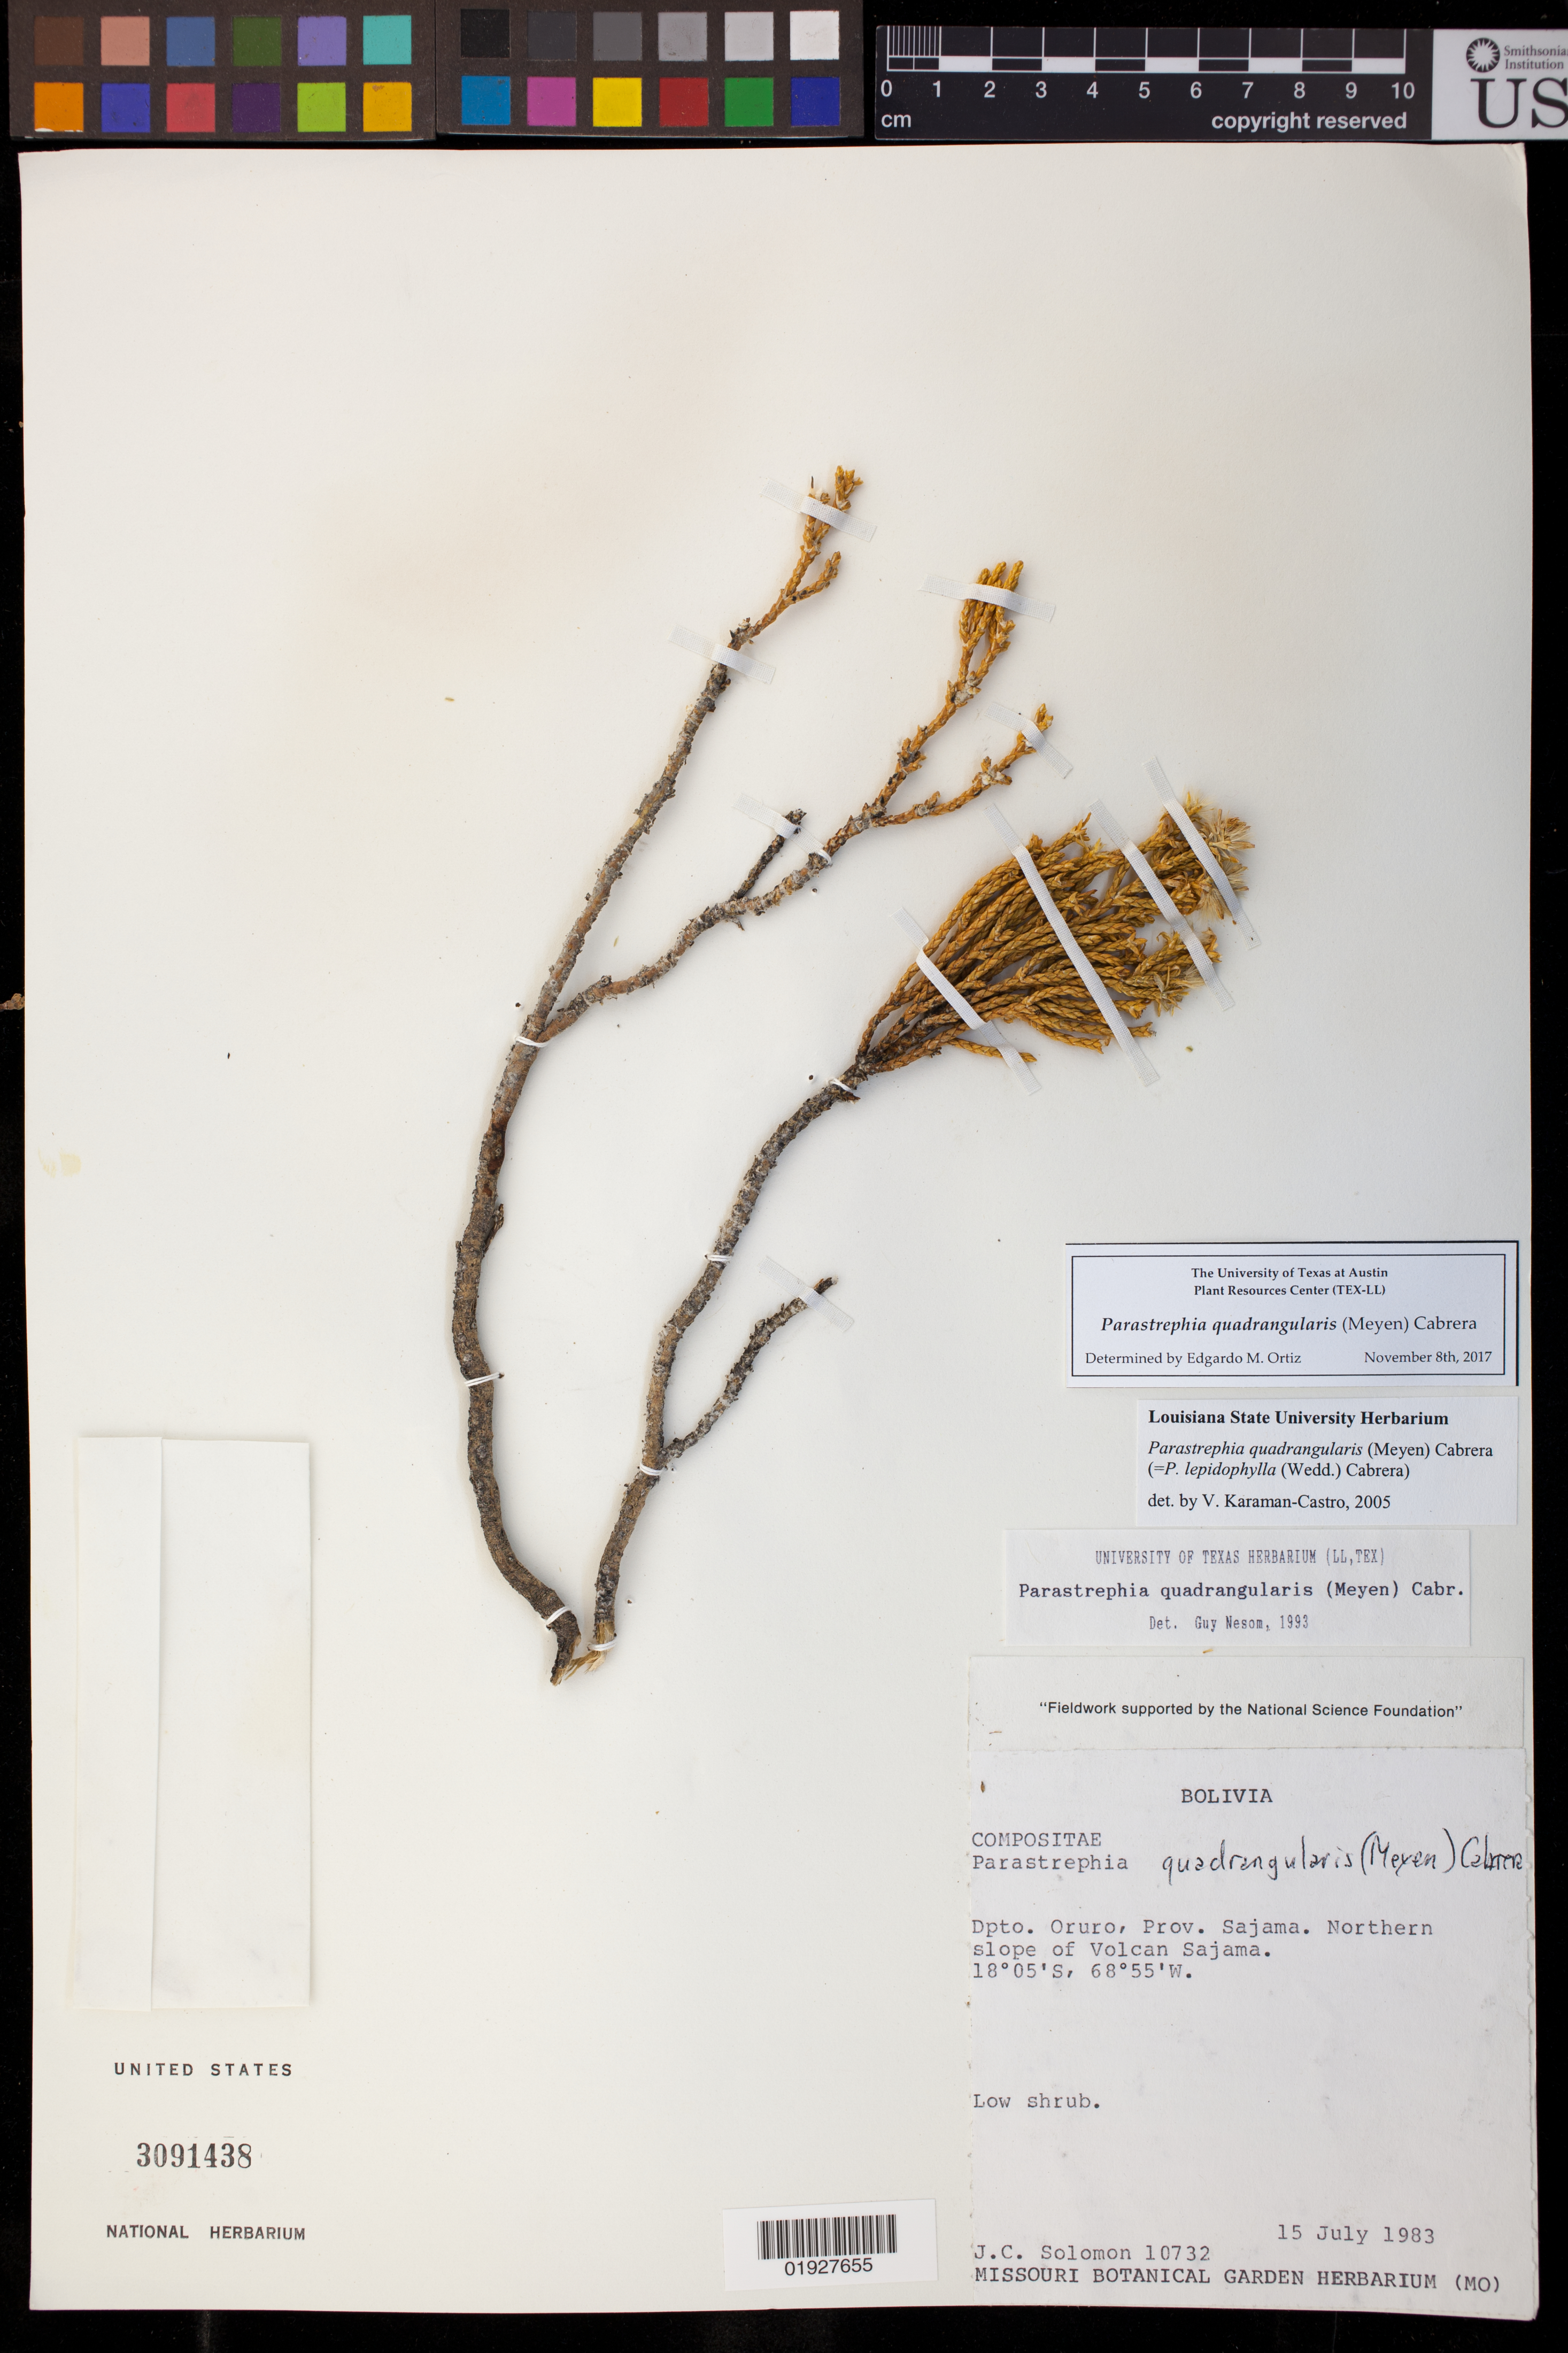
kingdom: Plantae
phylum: Tracheophyta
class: Magnoliopsida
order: Asterales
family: Asteraceae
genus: Parastrephia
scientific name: Parastrephia quadrangularis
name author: (Meyen) Cabrera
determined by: Ortiz, E. M.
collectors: J. C. Solomon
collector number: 10732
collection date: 1983-07-15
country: Bolivia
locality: Dpto. Oruro, Prov. Sajama, Northern Slope of Volcan Sajama.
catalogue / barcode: US 3091438